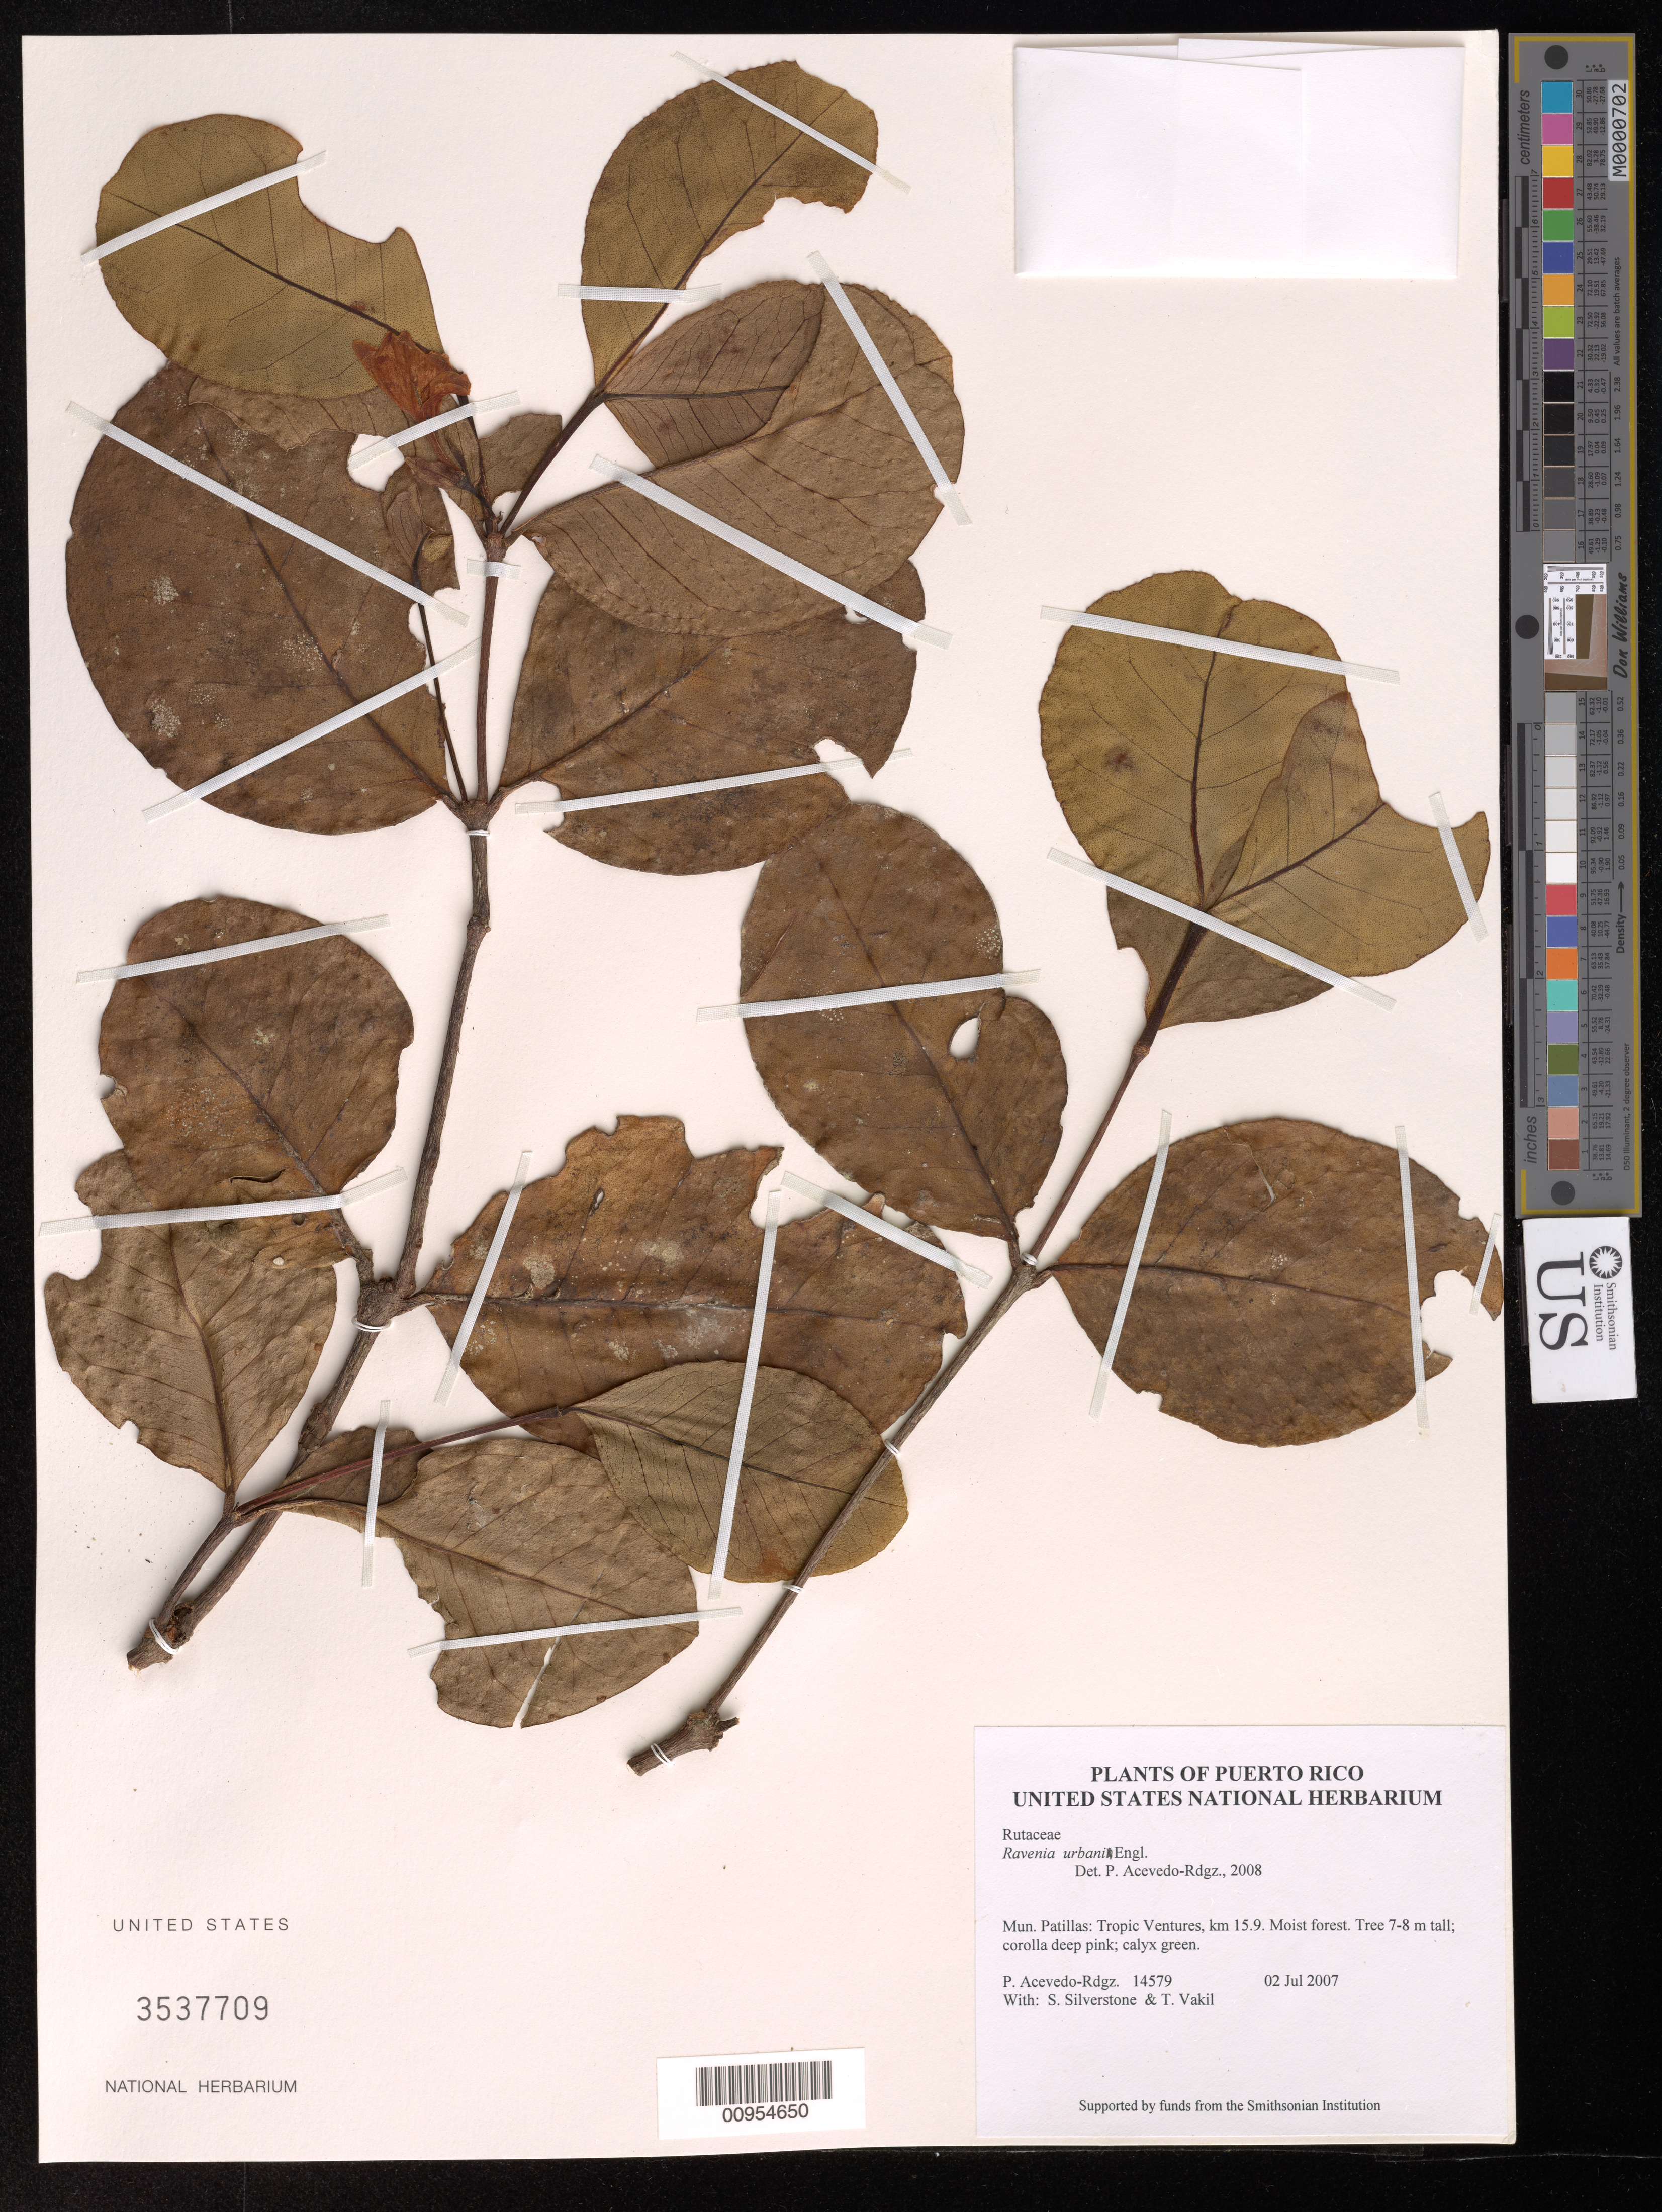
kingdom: Plantae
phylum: Tracheophyta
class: Magnoliopsida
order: Sapindales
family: Rutaceae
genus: Ravenia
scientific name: Ravenia urbani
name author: Engl.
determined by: Acevedo-Rodríguez, P., (BOT), Smithsonian Institution - National Museum of Natural History (UNITED STATES)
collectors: P. Acevedo-Rodr., P. A. Silverstone-Sopkin & T. Vakil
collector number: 14579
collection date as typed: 02 Jul 2007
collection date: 2007-07-02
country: Puerto Rico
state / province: Patillas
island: Puerto Rico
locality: Mun. Patillas: Tropic Ventures, km 15.9.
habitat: Moist forest.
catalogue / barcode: US 3537709